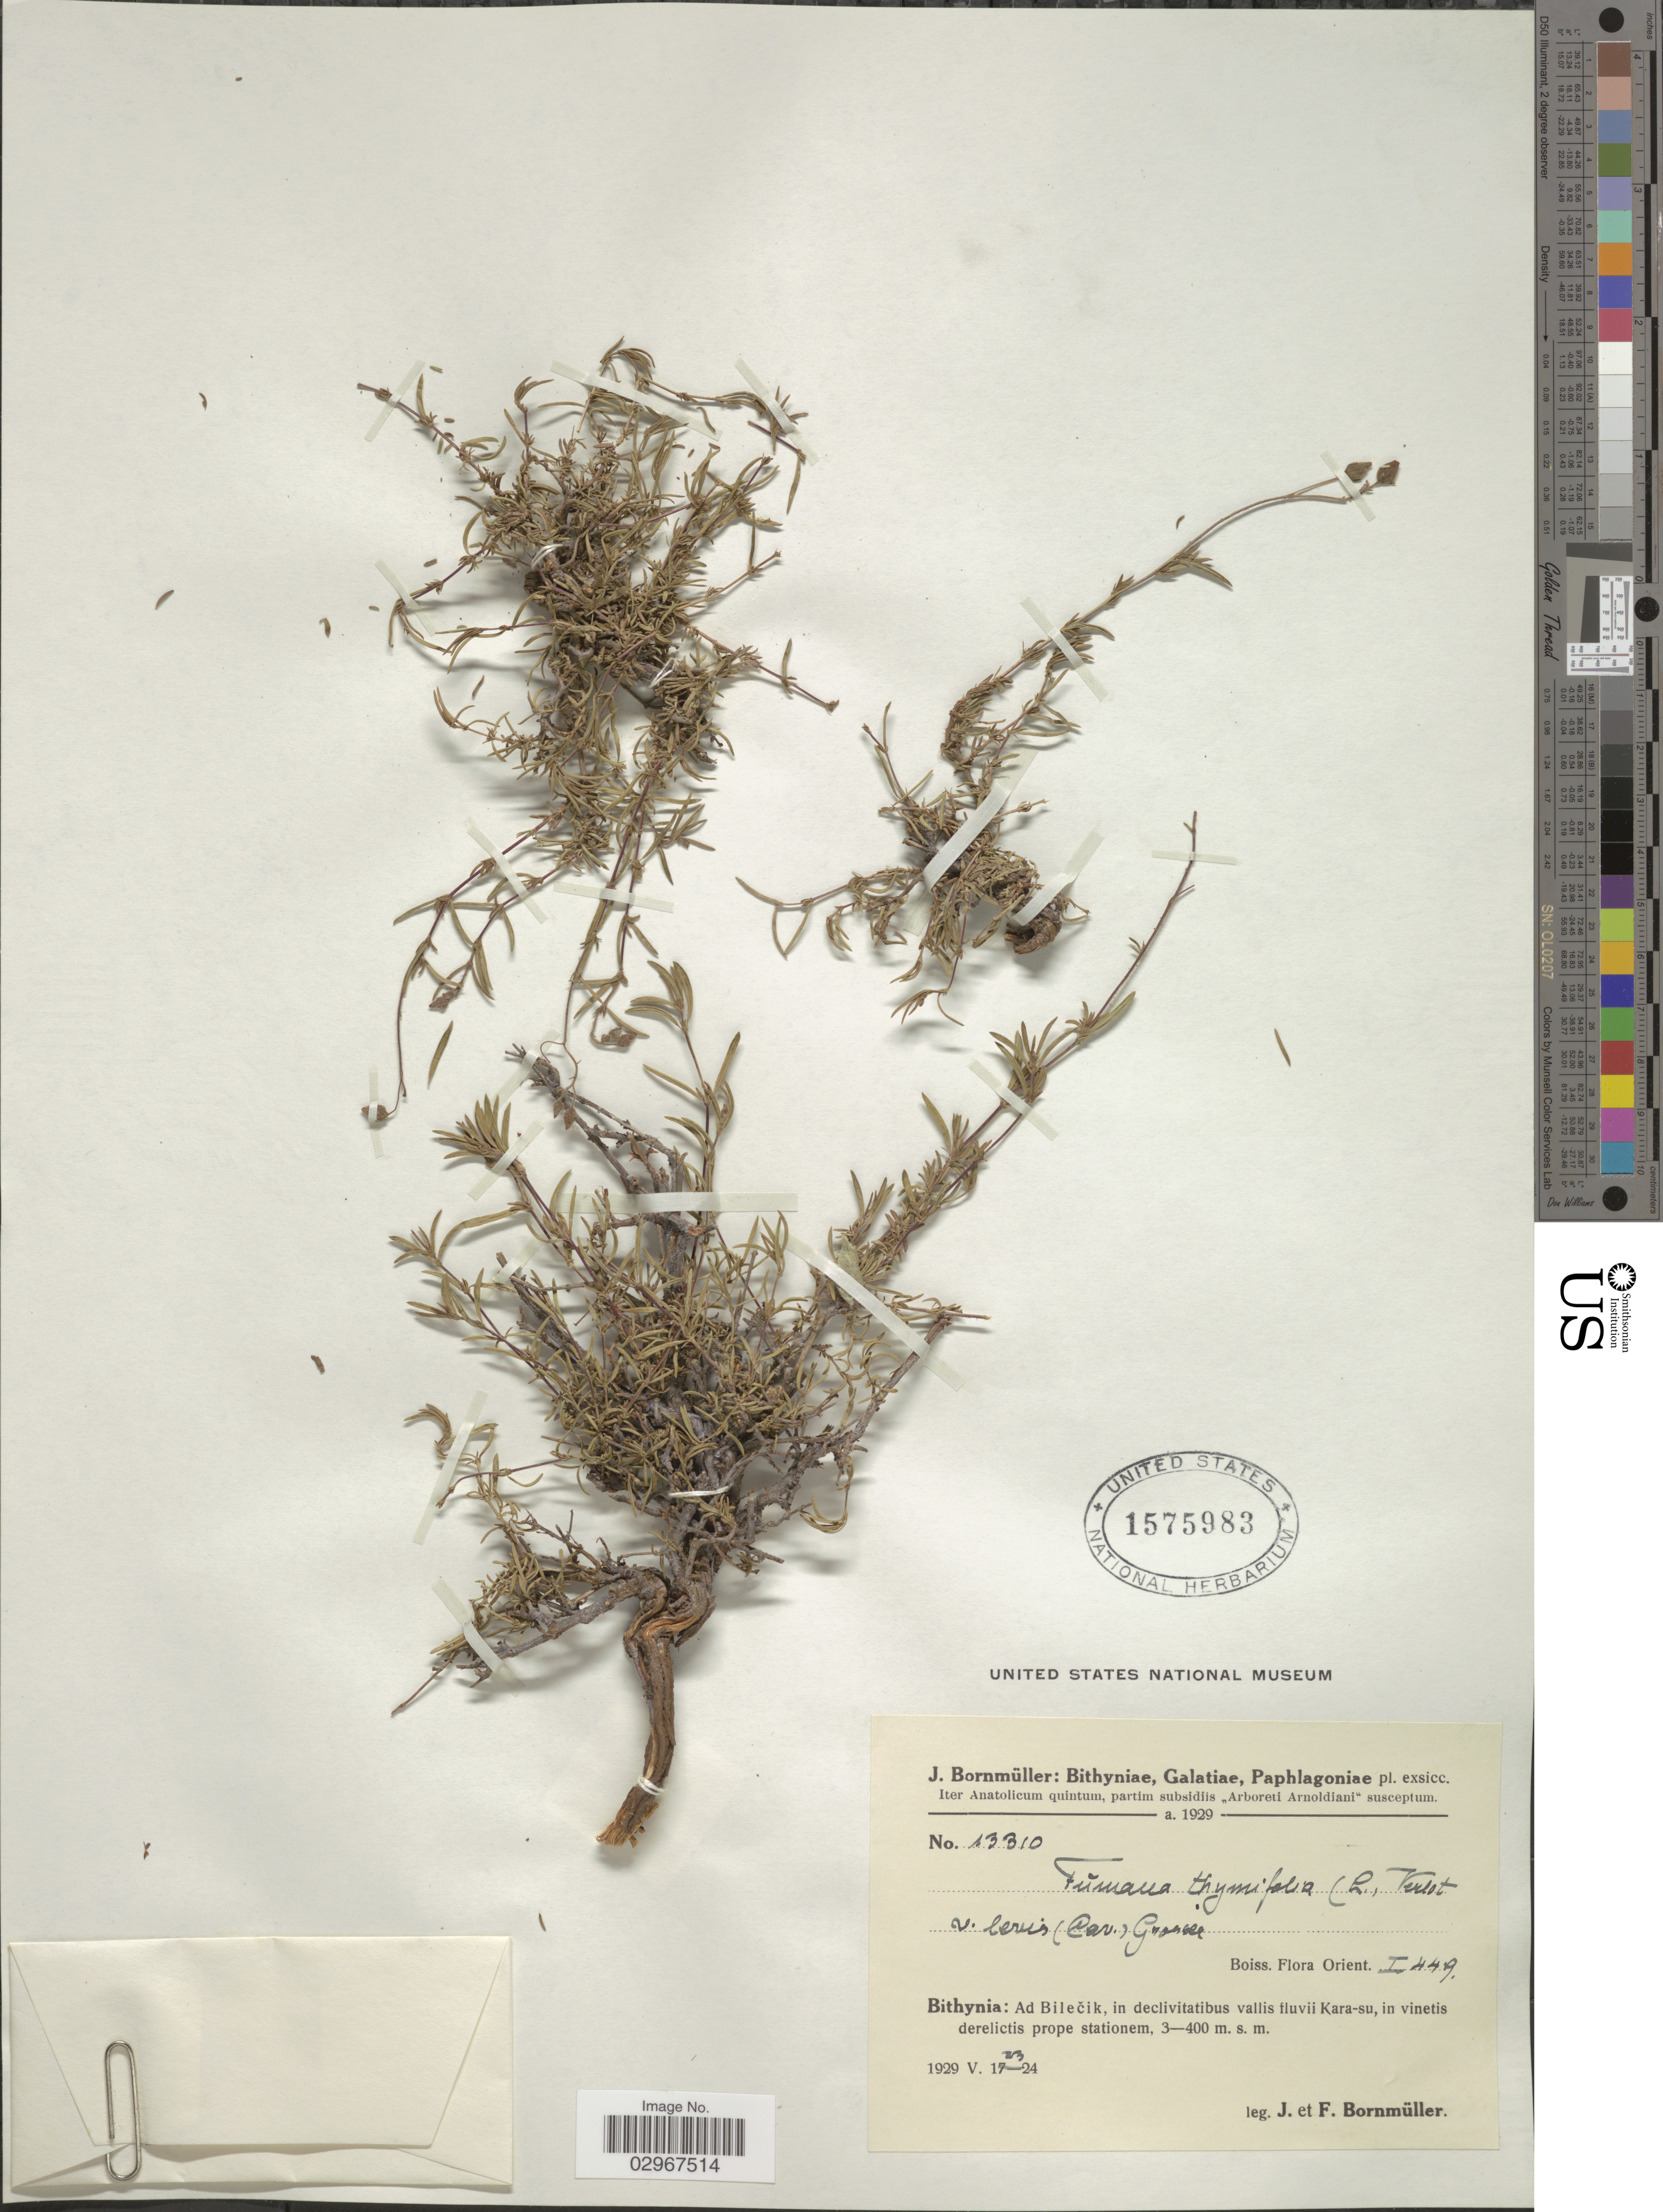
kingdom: Plantae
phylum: Tracheophyta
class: Magnoliopsida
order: Malvales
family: Cistaceae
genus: Fumana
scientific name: Fumana thymifolia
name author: (L.) Spach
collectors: J. Bornmüller & F. Bornmüller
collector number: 13310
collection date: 1929-05-23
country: Turkey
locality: Bithynia: Ad Bilečik, in declivitatibus vallis fluvii Kara-su, in vinetis derelictis prope stationem.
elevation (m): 300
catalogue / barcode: US 1575983